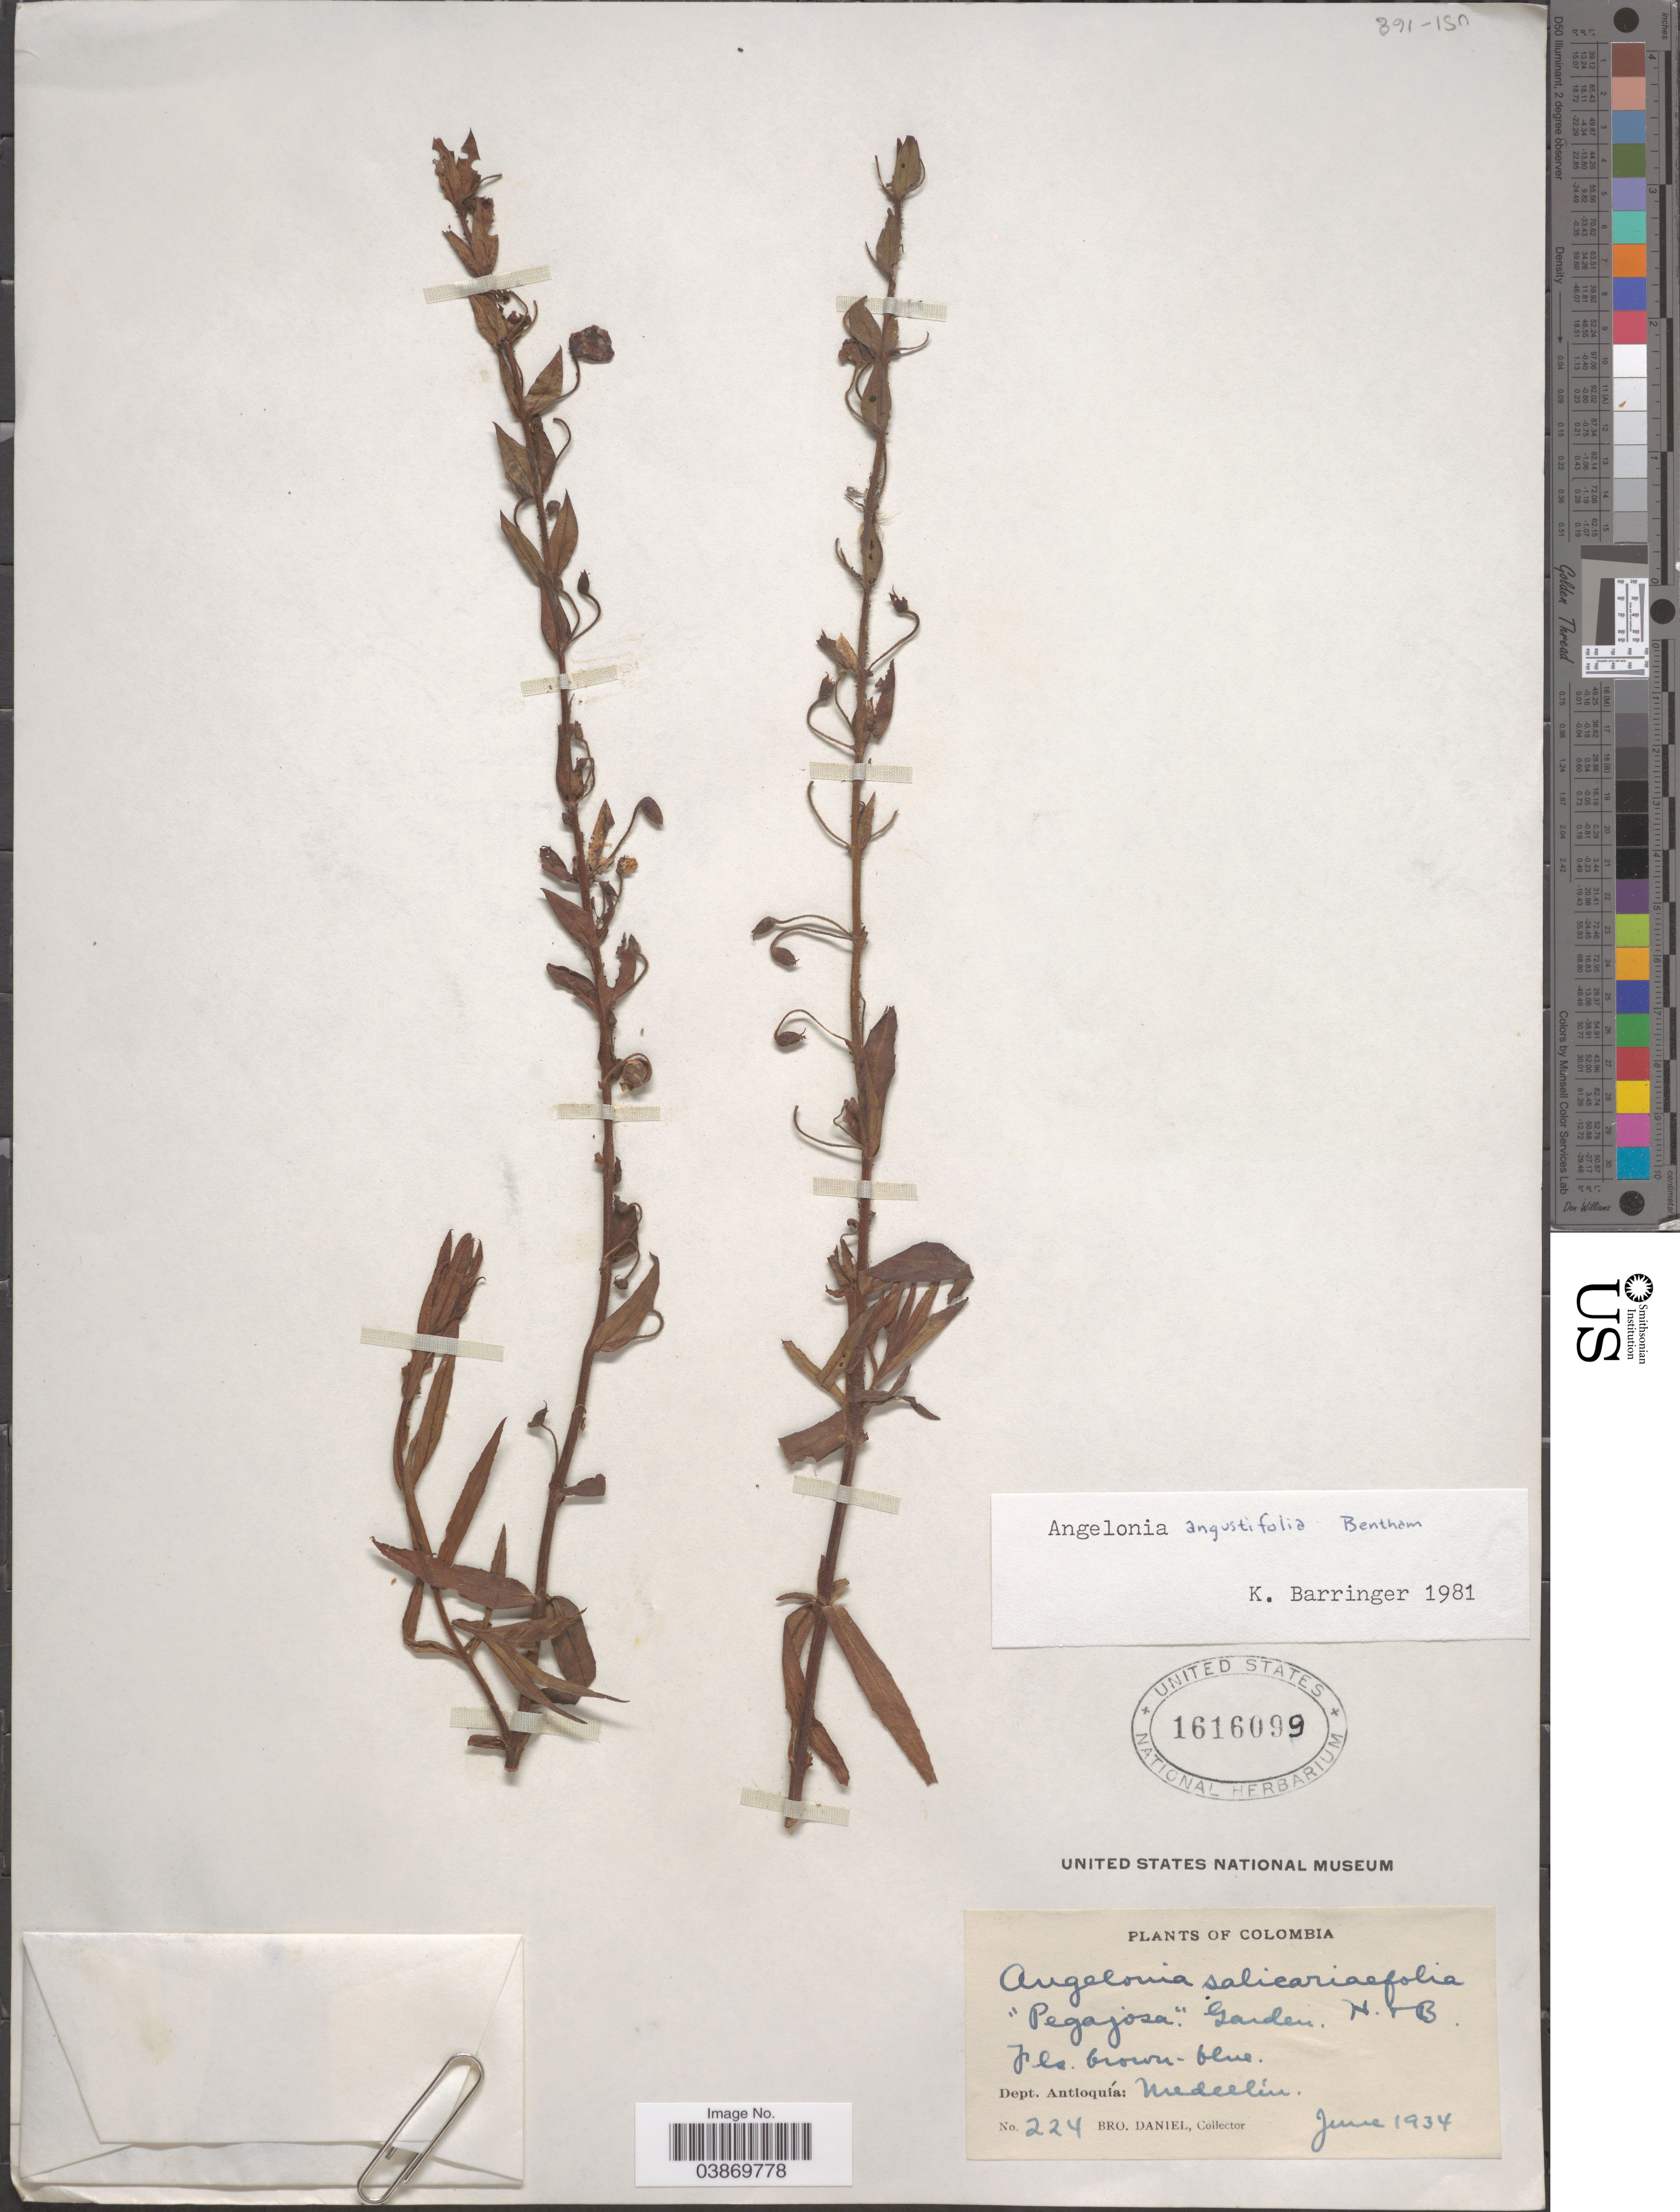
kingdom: Plantae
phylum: Tracheophyta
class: Magnoliopsida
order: Lamiales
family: Plantaginaceae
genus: Angelonia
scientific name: Angelonia angustifolia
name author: Benth.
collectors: Bro. Daniel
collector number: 224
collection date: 1934-06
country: Colombia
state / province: Antioquia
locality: Dept. Antioquia: Medellín.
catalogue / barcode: US 1616099